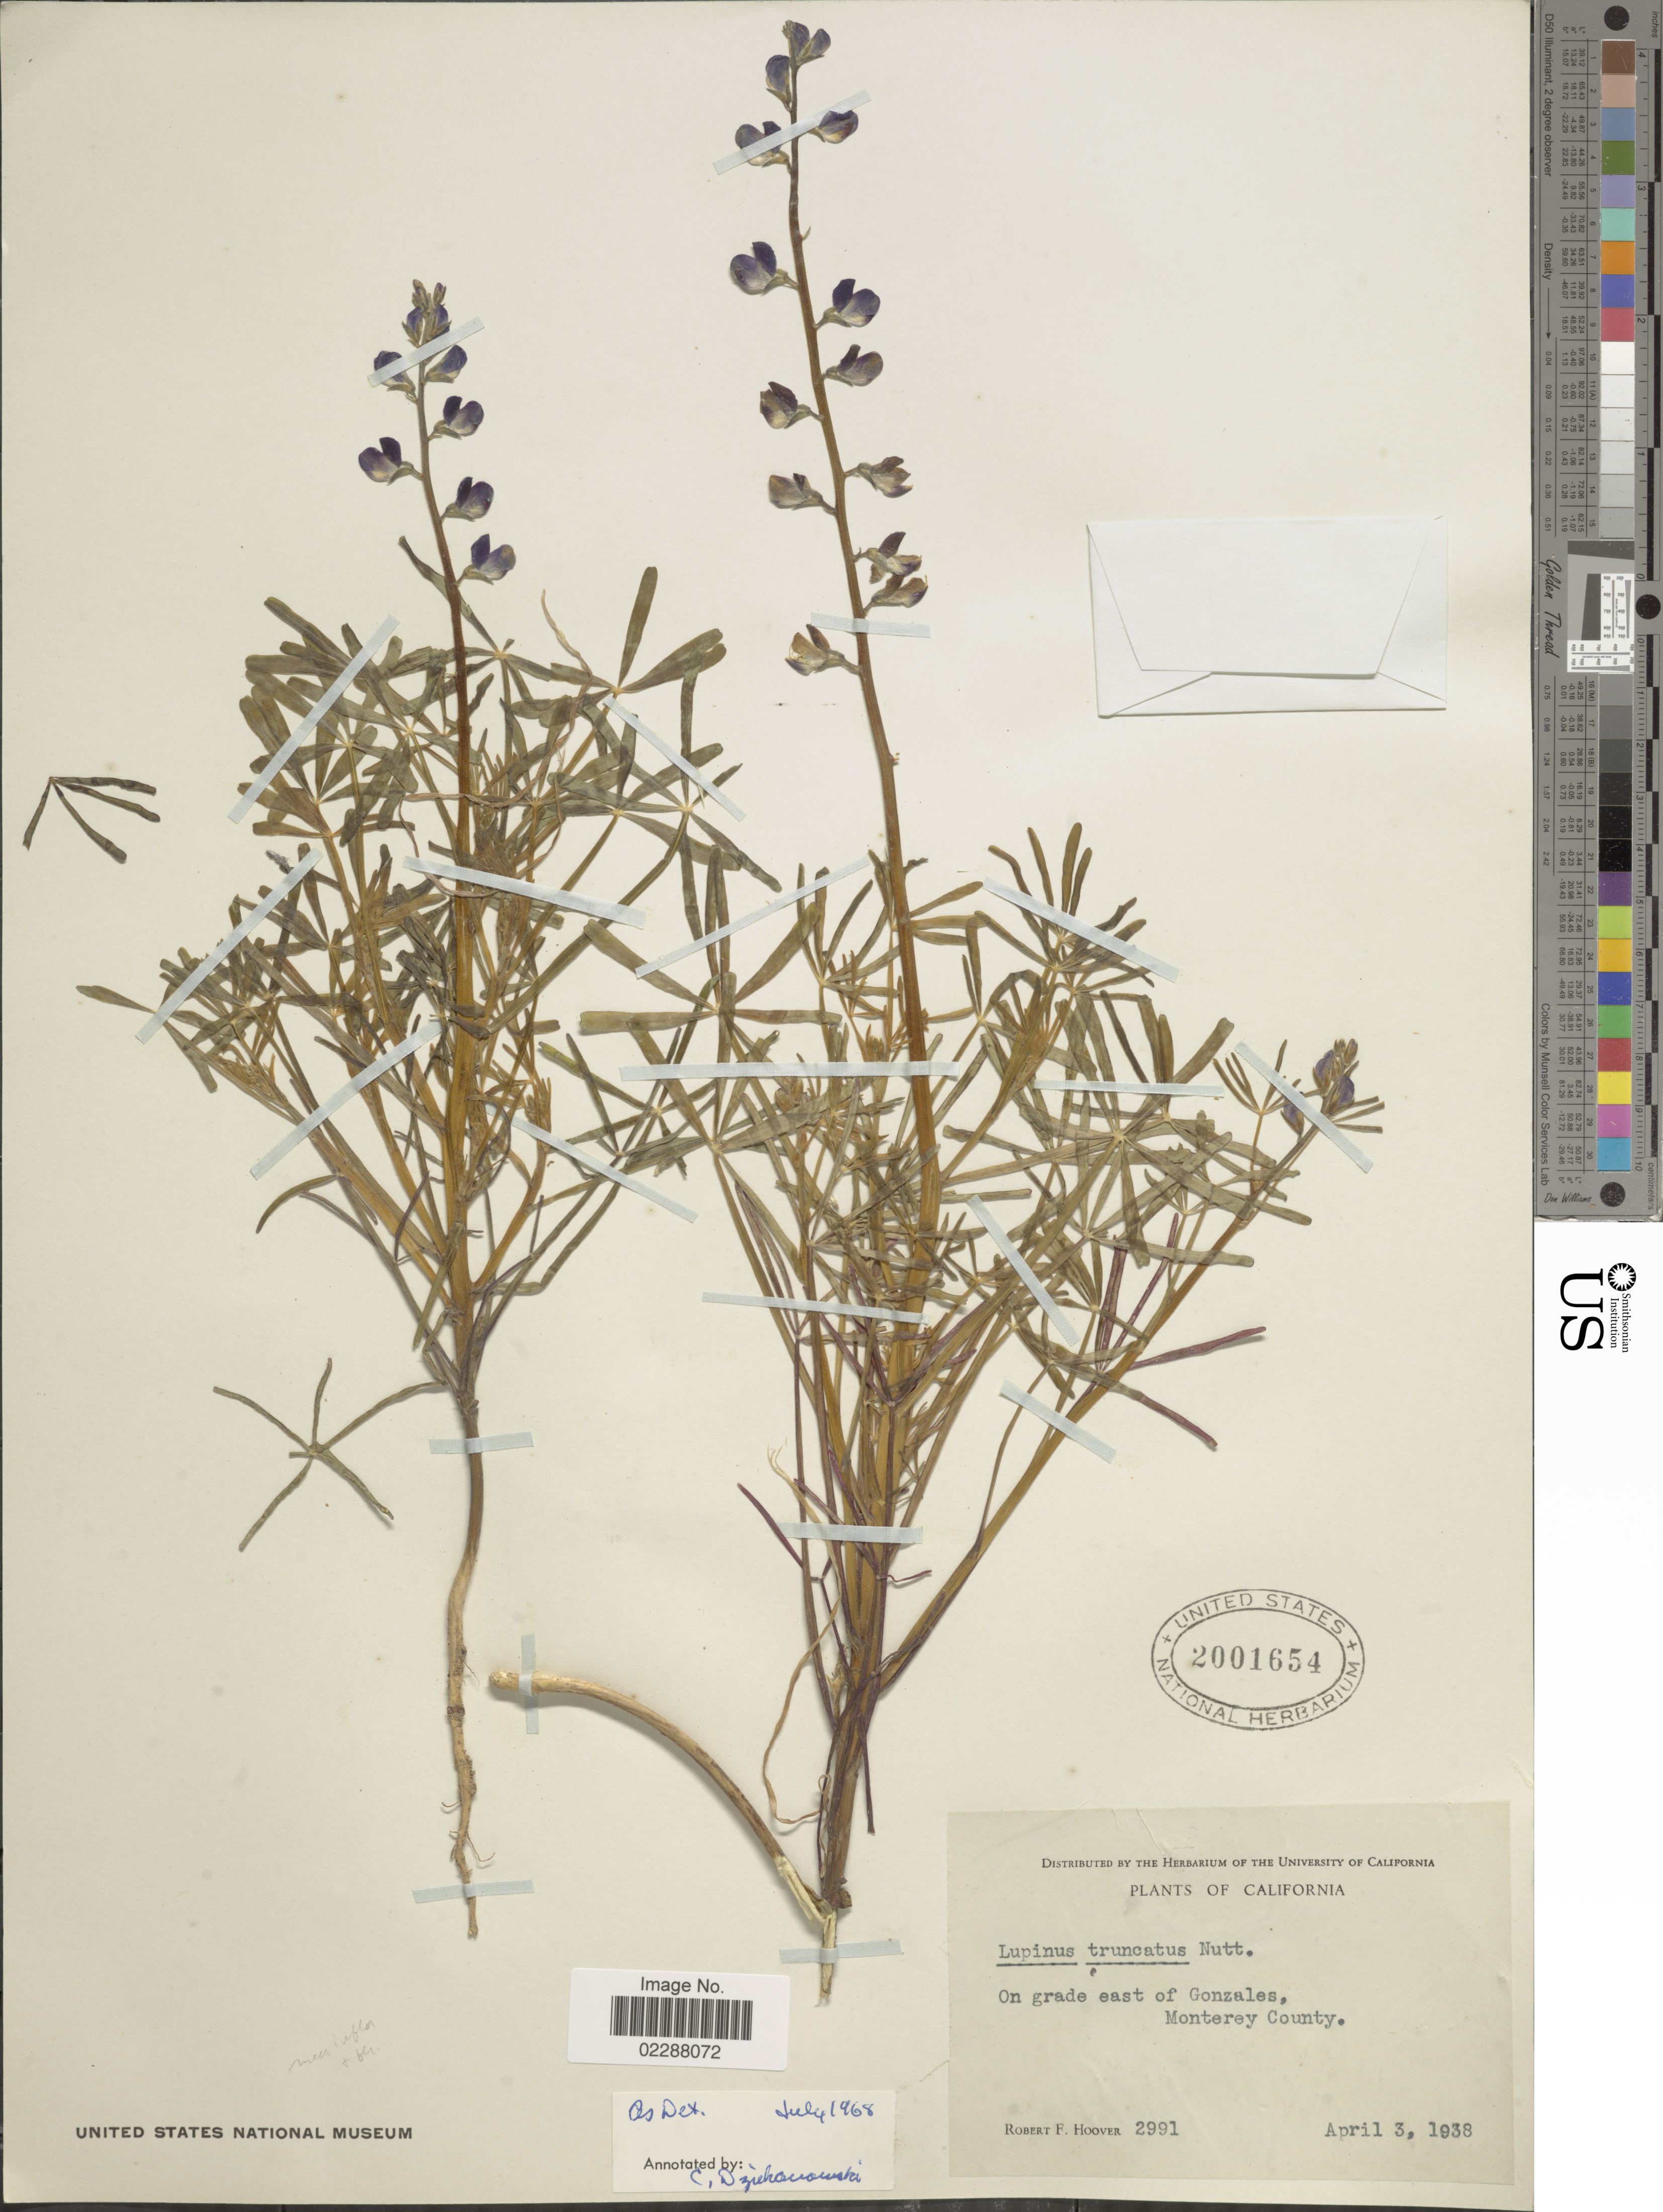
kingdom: Plantae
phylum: Tracheophyta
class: Magnoliopsida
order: Fabales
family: Fabaceae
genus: Lupinus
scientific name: Lupinus truncatus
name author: Nutt. ex Hook. & Arn.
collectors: R. F. Hoover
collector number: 2991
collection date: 1938-04-03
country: United States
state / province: California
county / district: Monterey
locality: On grade east of Gonzales, Monterey County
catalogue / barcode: US 2001654